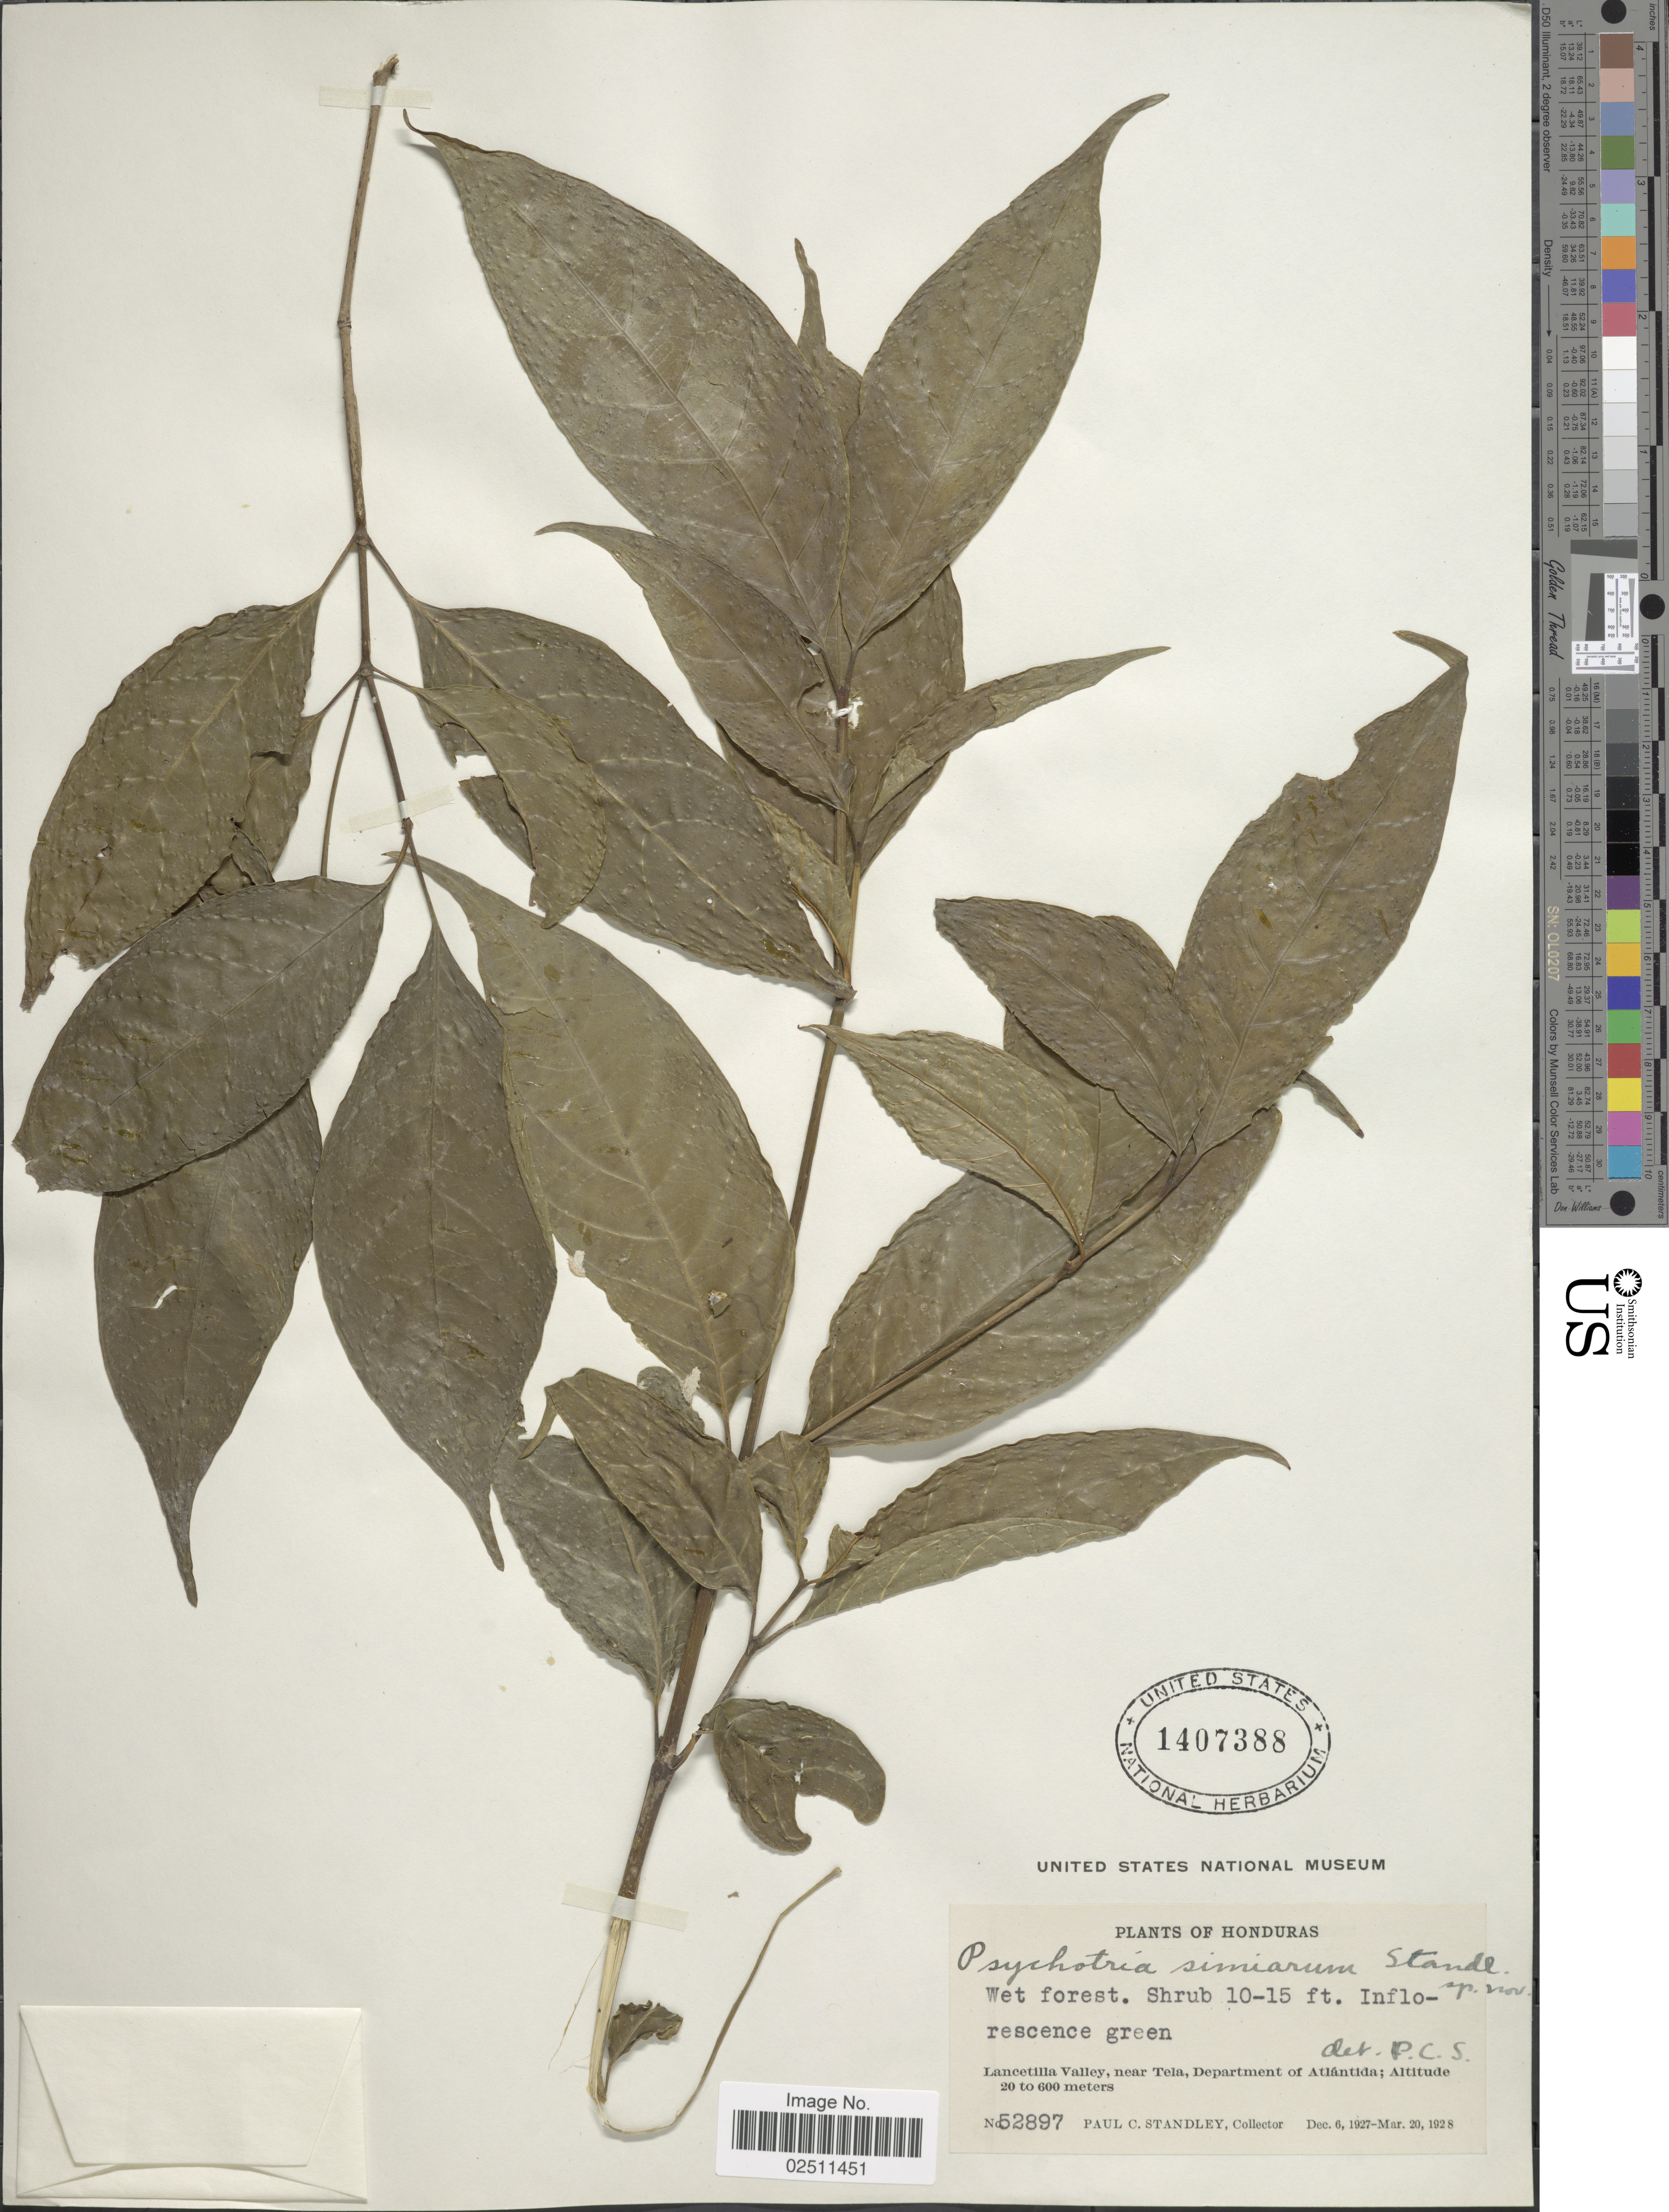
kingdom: Plantae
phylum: Tracheophyta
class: Magnoliopsida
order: Gentianales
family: Rubiaceae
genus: Psychotria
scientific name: Psychotria simiarum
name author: Standl.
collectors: P. C. Standley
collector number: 52897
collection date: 1927-12-06/1928-03-20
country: Honduras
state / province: Atlántida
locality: Lancetilla Valley, near Tela, Department of Atlantida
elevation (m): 20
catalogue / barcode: US 1407388